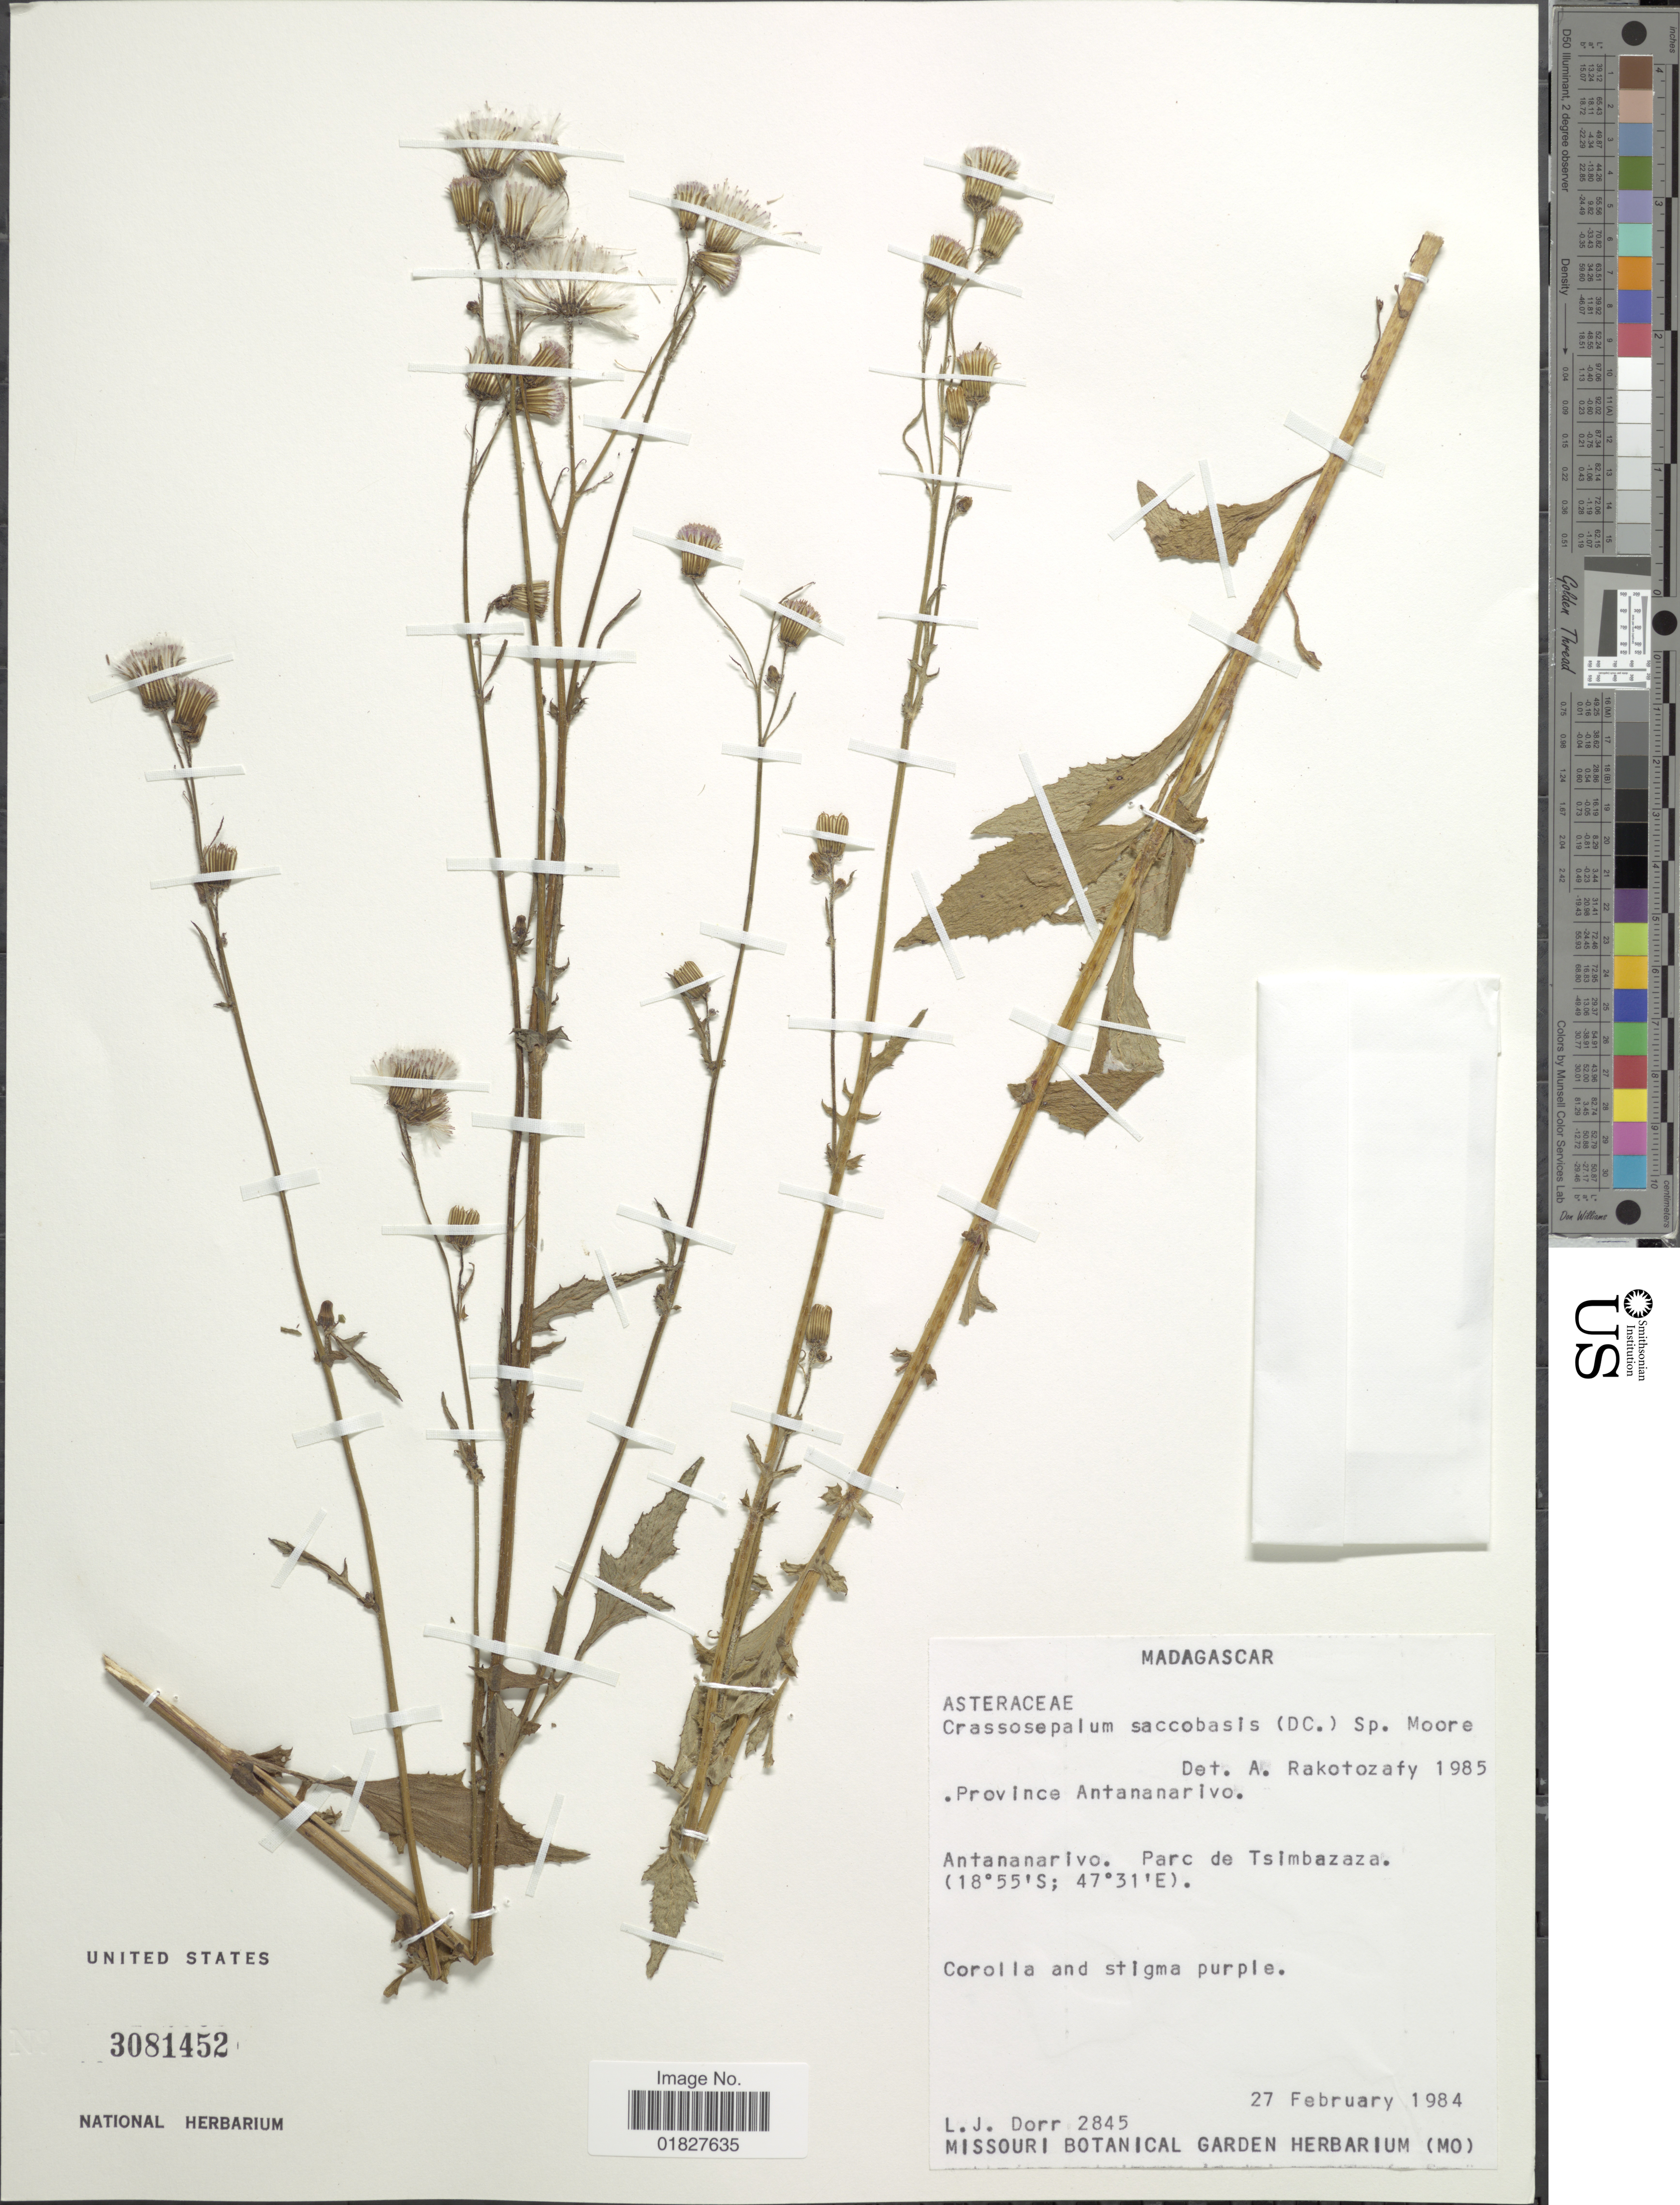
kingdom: Plantae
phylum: Tracheophyta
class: Magnoliopsida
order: Asterales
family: Asteraceae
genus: Crassocephalum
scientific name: Crassocephalum sarcobasis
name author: S. Moore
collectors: L. J. Dorr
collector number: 2845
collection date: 1984-02-27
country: Madagascar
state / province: Analamanga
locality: Antananarivo, Parc. de Tsimbazaza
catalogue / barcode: US 3081452